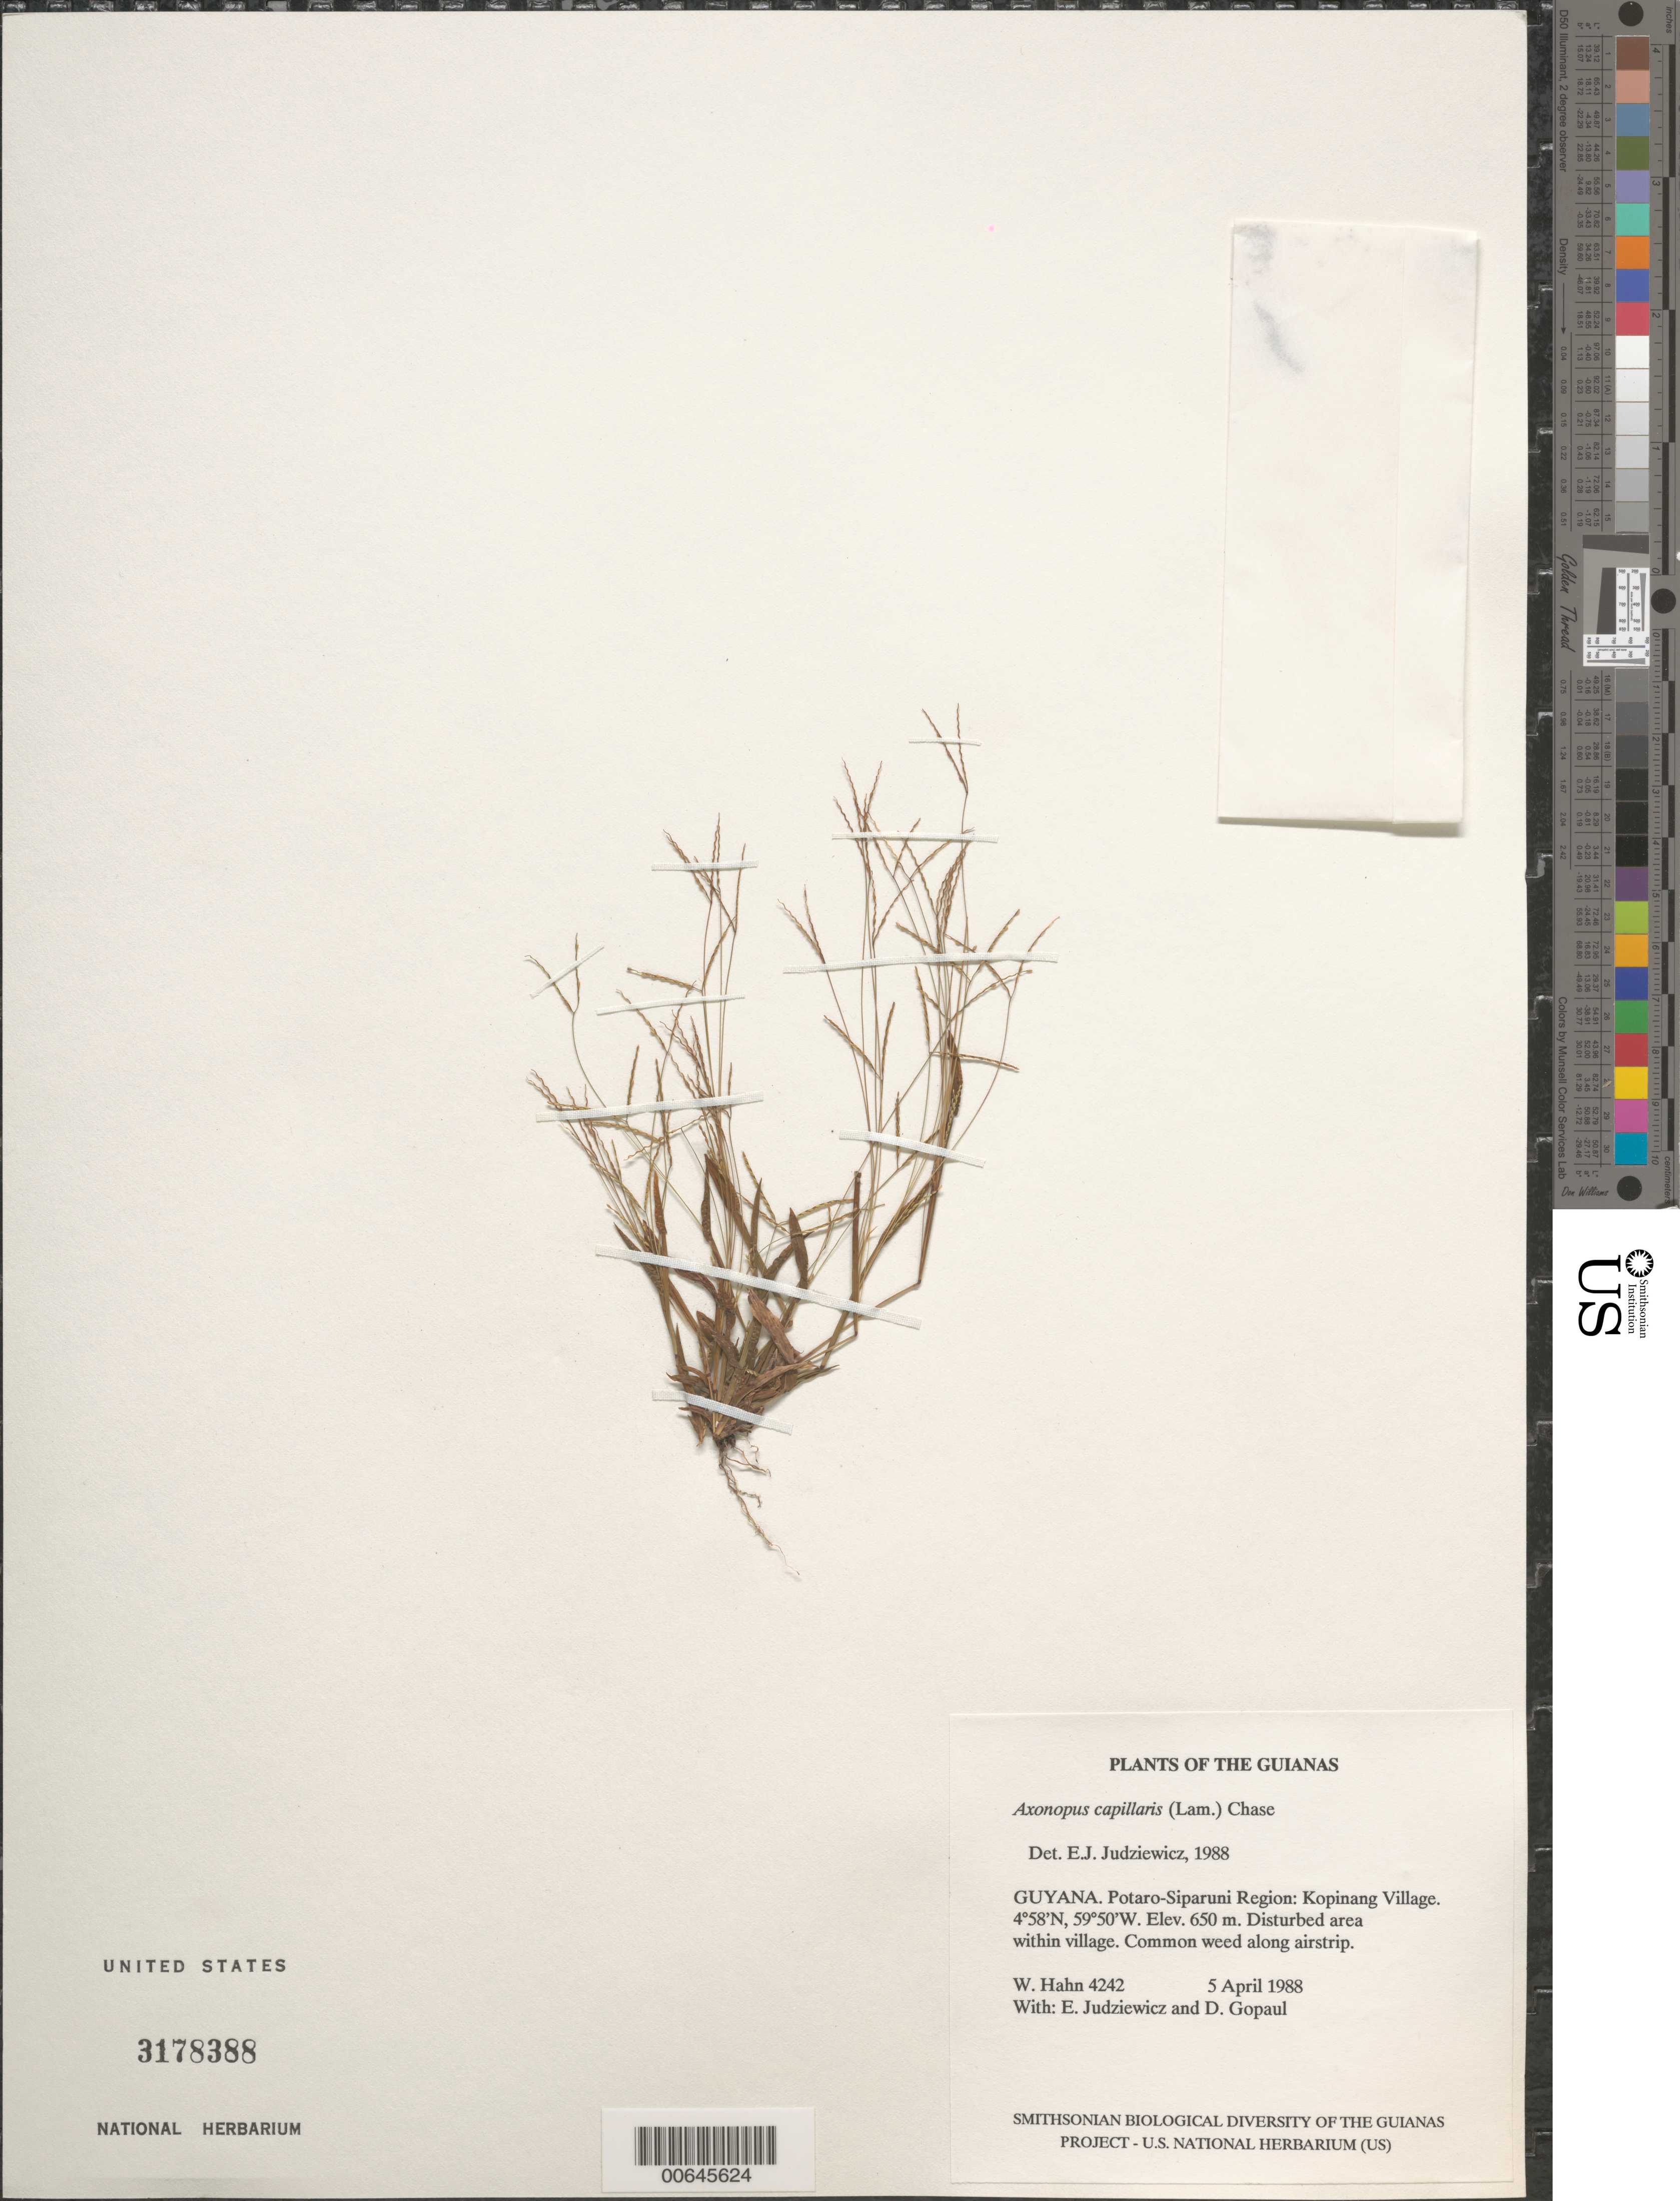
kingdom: Plantae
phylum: Tracheophyta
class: Liliopsida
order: Poales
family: Poaceae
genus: Axonopus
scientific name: Axonopus capillaris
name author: (Lam.) Chase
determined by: Judziewicz, E. J.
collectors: W. Hahn, E. J. Judziewicz & D. Gopaul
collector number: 4242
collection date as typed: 5 April 1988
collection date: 1988-04-05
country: Guyana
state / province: Potaro-Siparuni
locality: Kopinang Village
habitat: Disturbed area within village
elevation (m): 650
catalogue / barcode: US 3178388